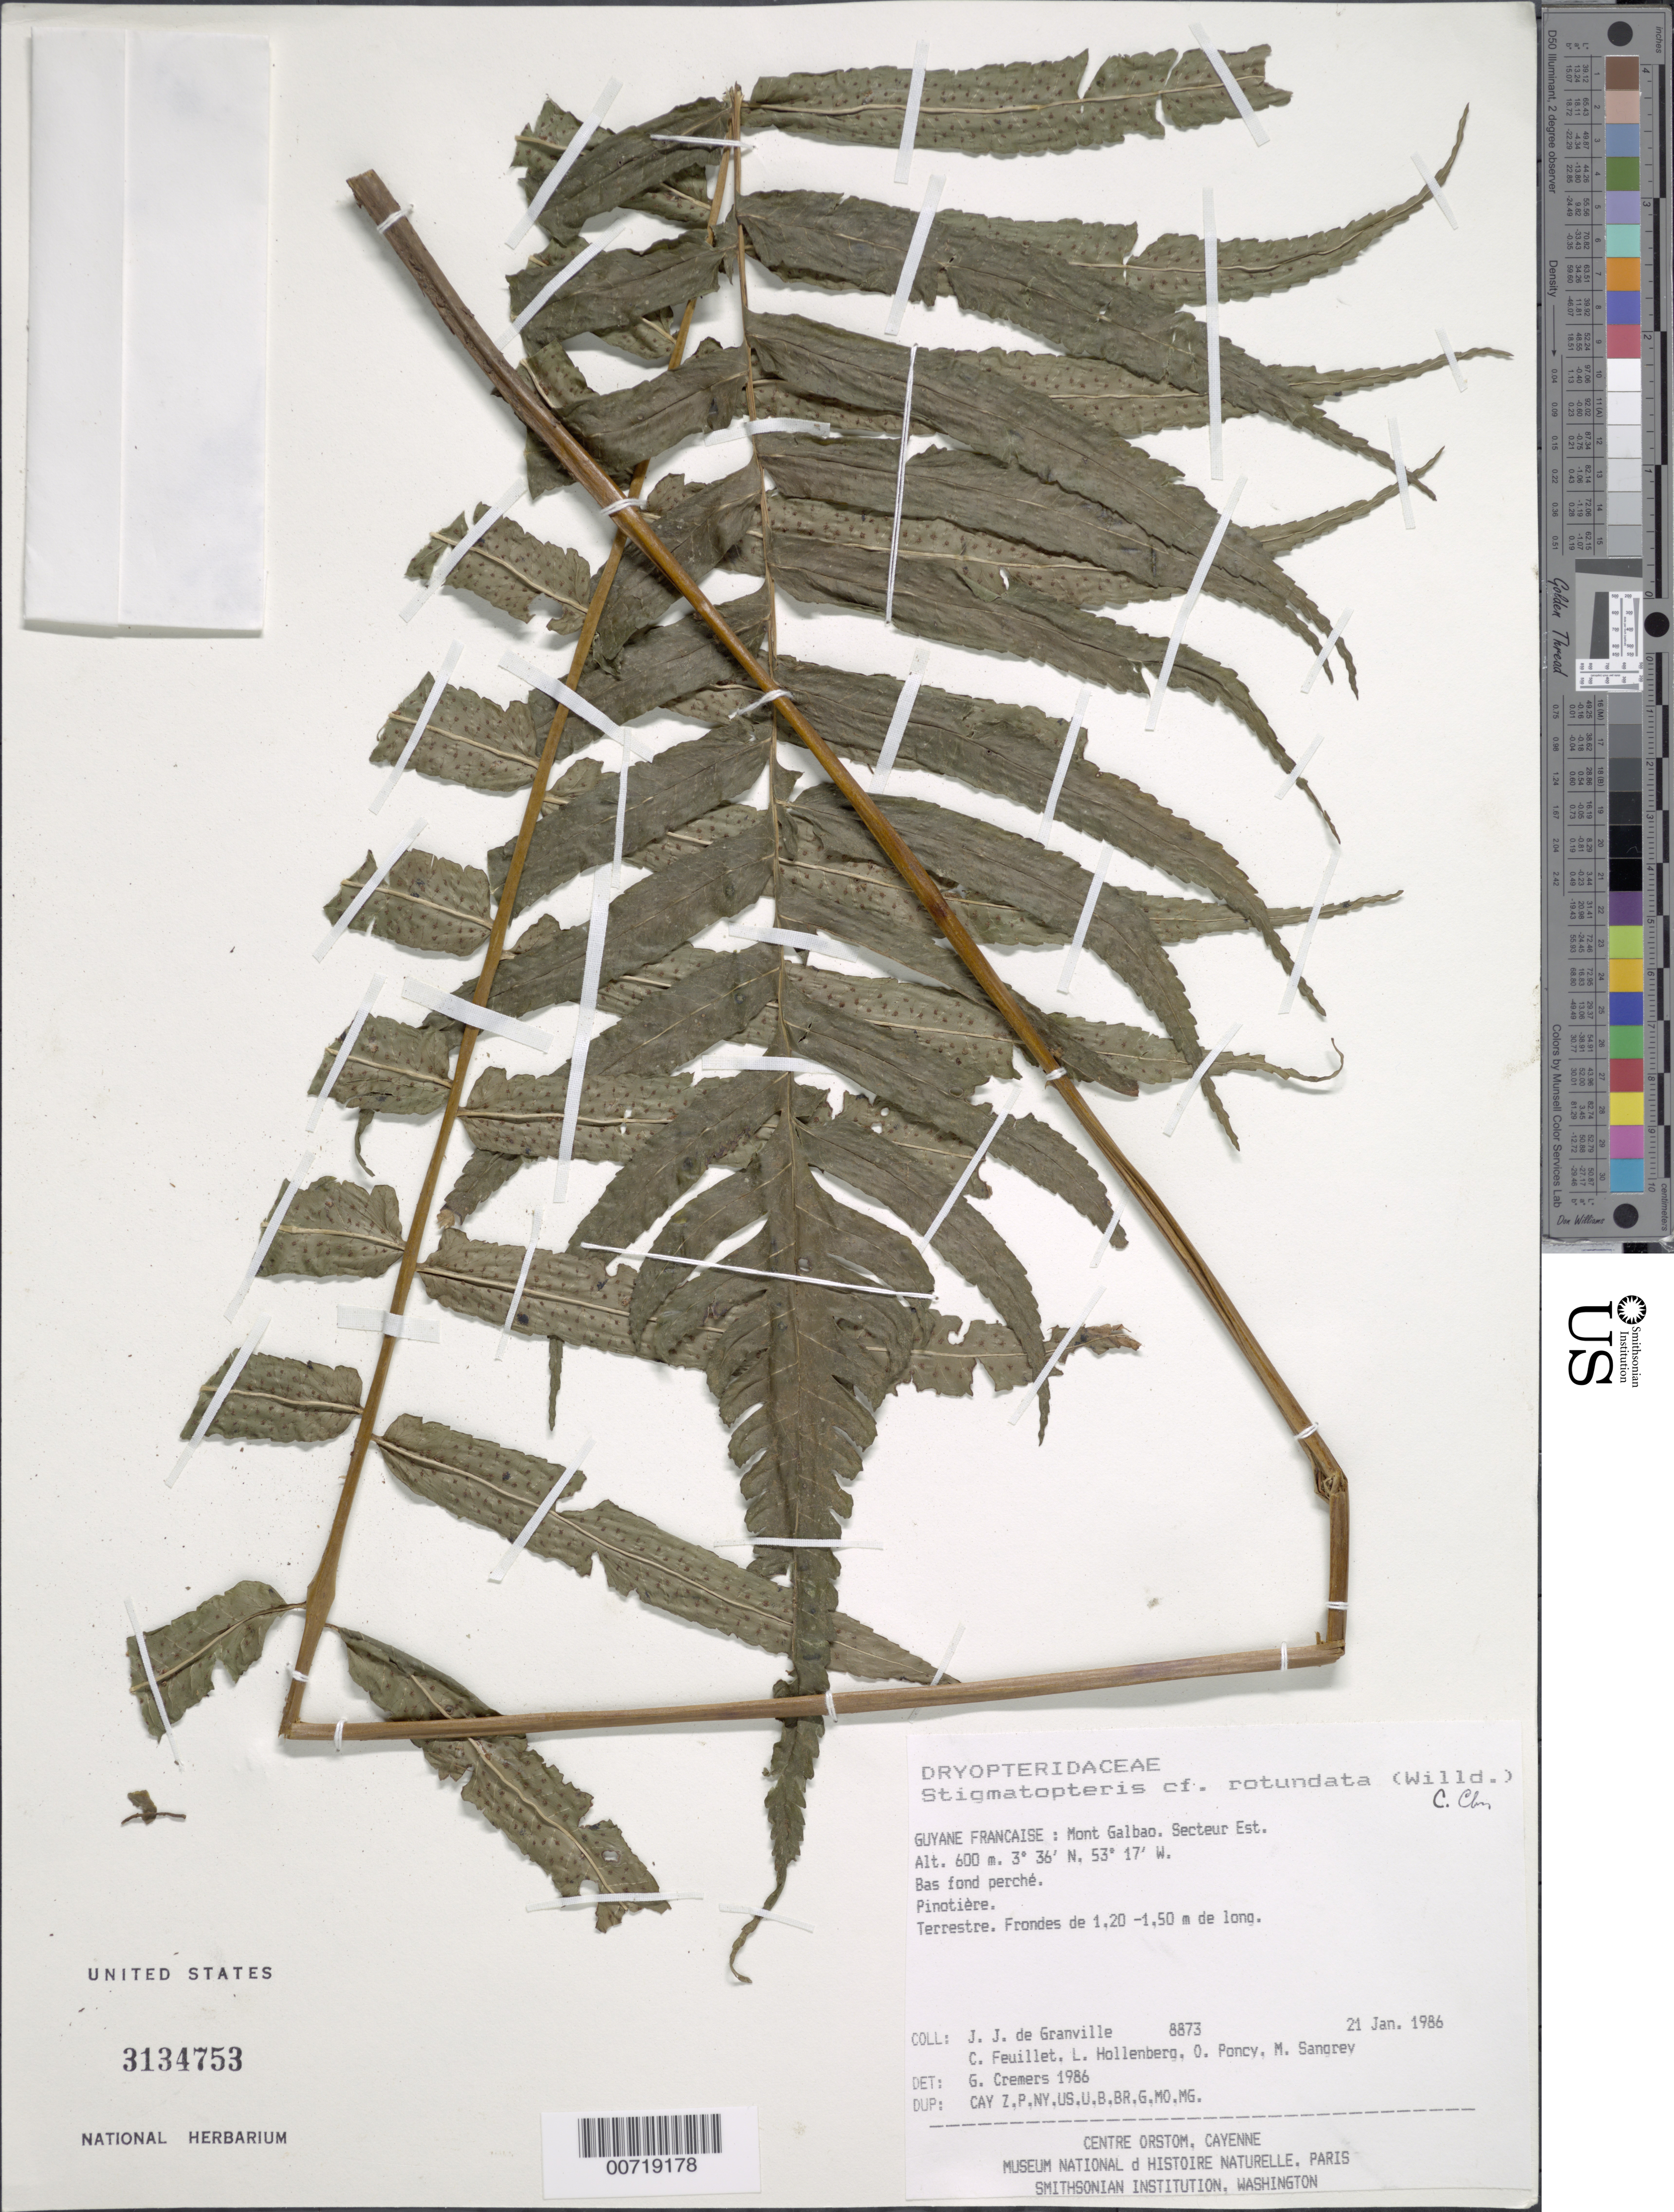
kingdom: Plantae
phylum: Tracheophyta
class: Polypodiopsida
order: Polypodiales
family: Dryopteridaceae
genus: Stigmatopteris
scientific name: Stigmatopteris rotundata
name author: (Willd.) C. Chr.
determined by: Cremers, Georges A.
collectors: J.-J. de Granville, C. Feuillet, L. Hollenberg, O. Poncy & M. S. Sangrey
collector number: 8873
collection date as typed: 21-Jan-86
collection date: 1986-01-21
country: French Guiana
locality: Mont Galbao. Secteur Est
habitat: Pinotière, bas fond perché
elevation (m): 600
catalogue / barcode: US 3134753